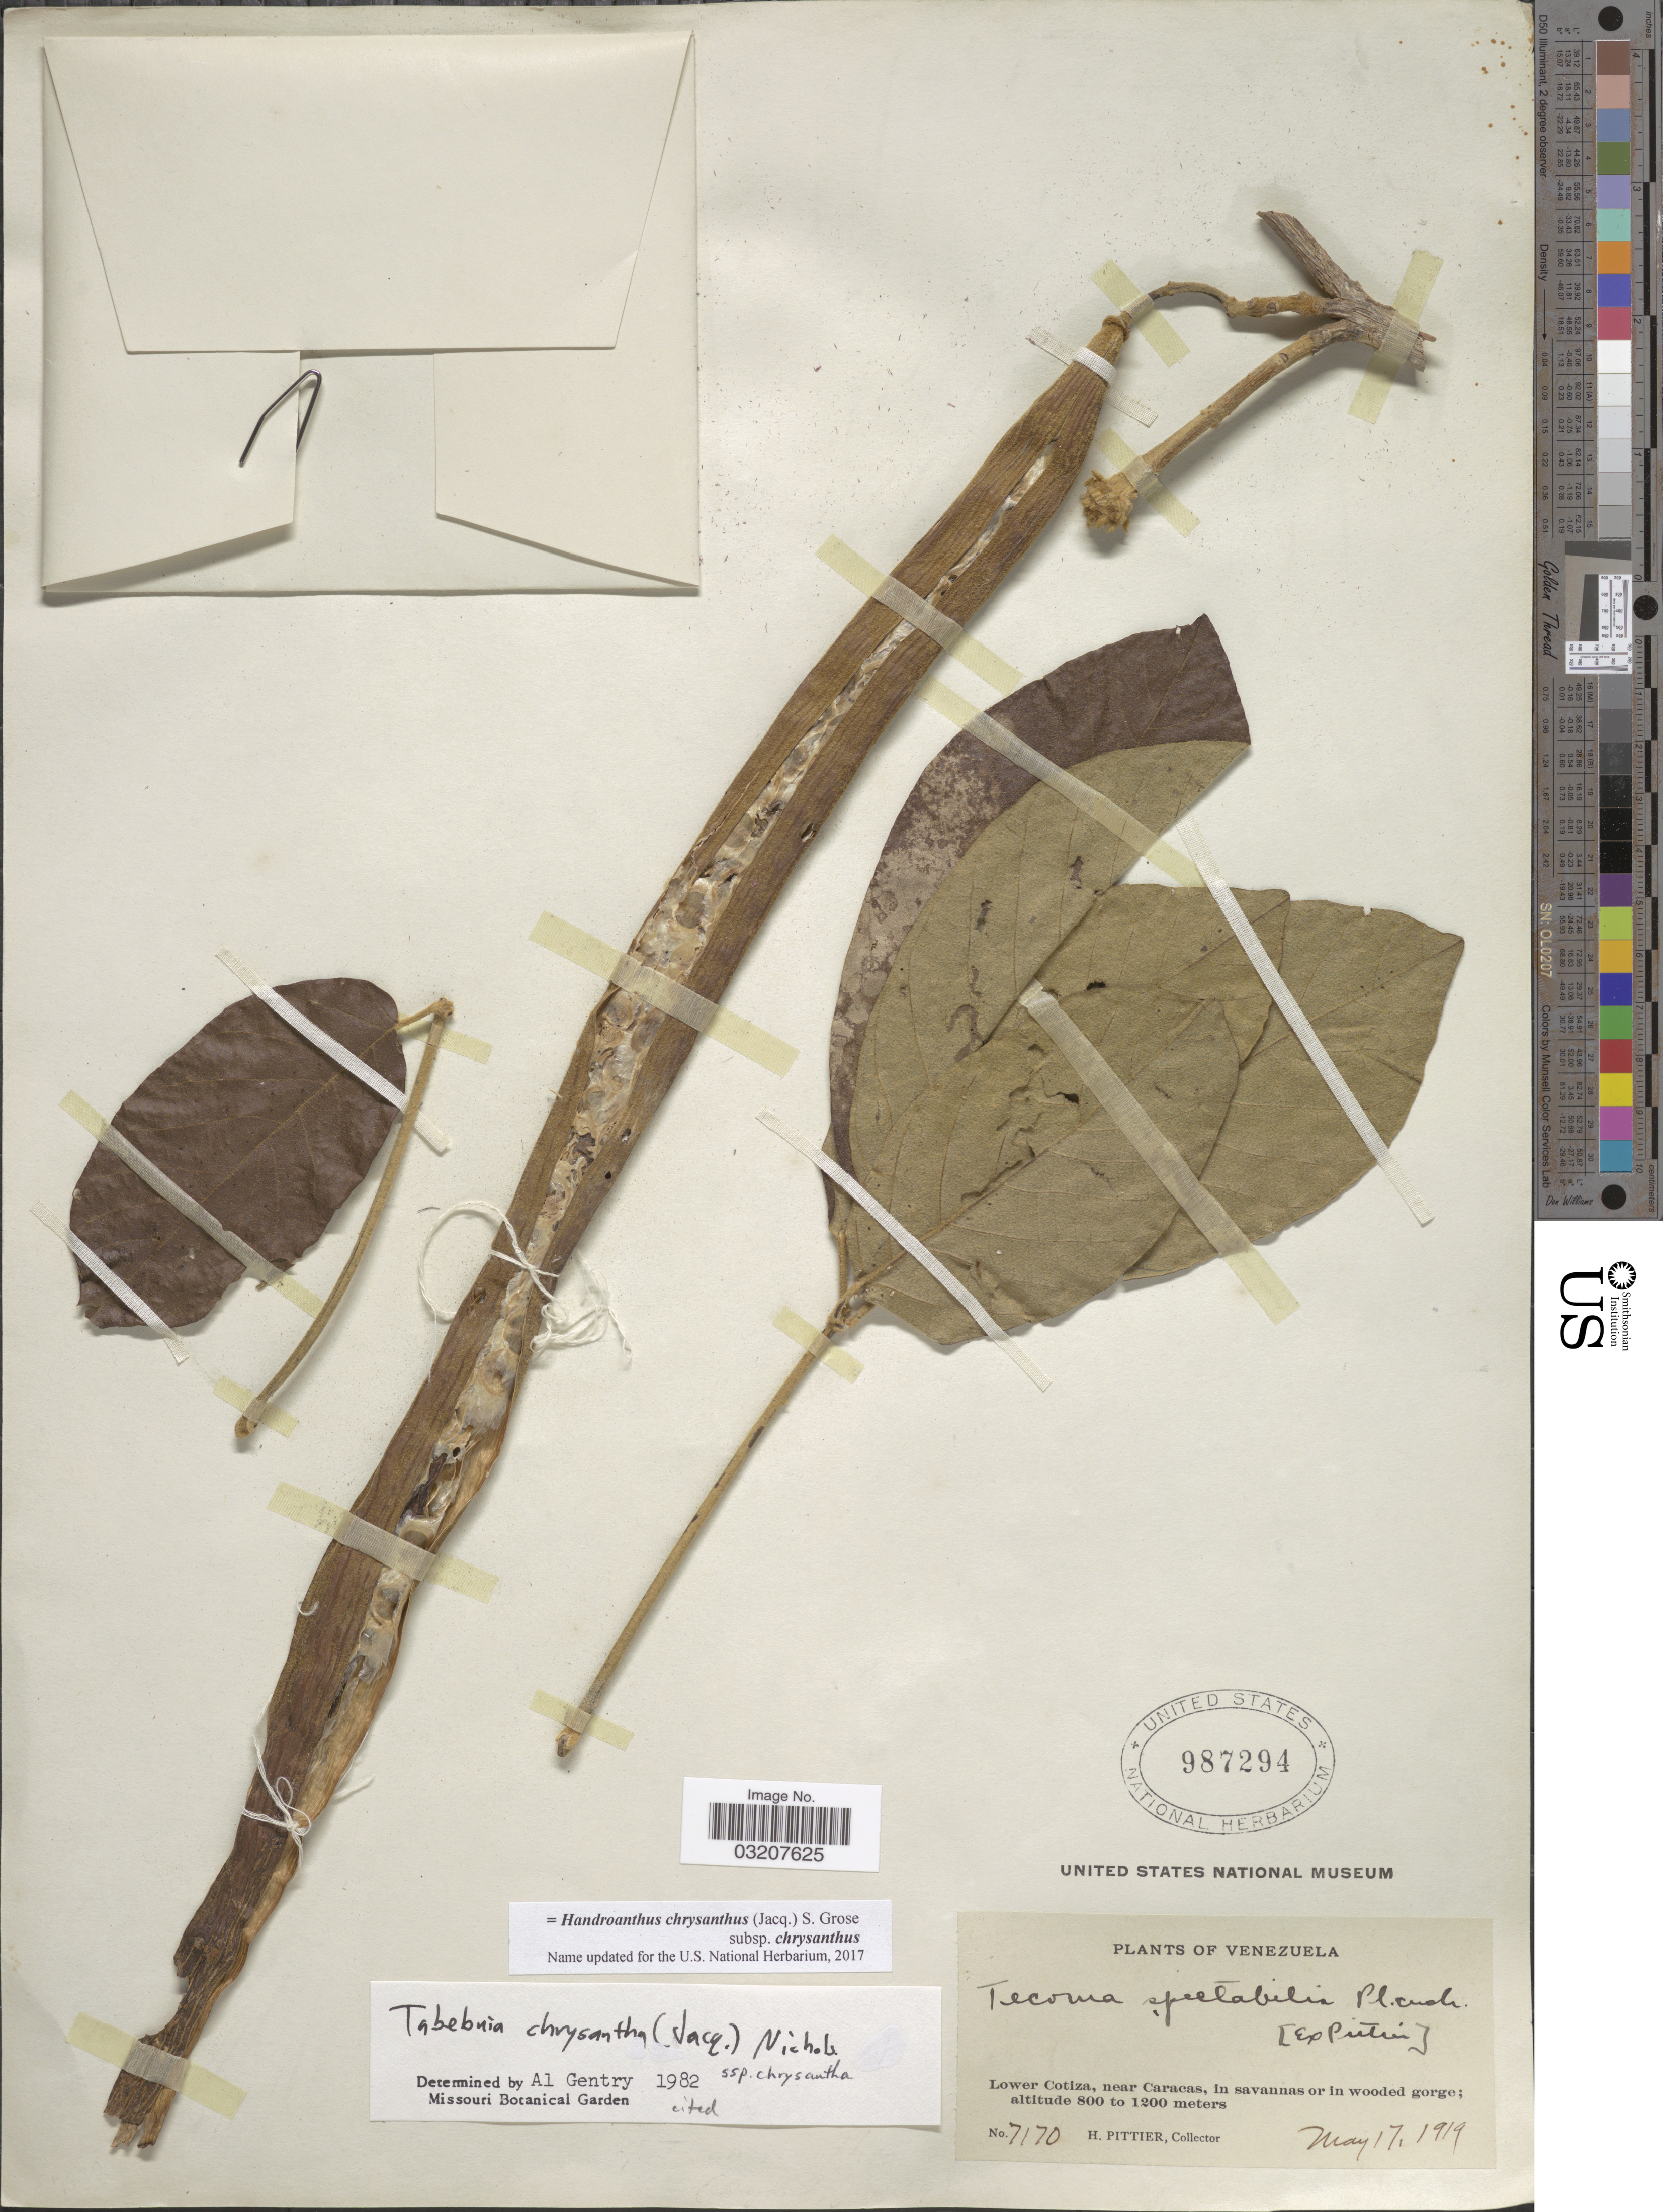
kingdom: Plantae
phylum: Tracheophyta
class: Magnoliopsida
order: Lamiales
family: Bignoniaceae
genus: Handroanthus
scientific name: Handroanthus chrysanthus subsp. chrysanthus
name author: (Jacq.) S.O. Grose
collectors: H. F. Pittier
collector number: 7170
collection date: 1919-05-17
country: Venezuela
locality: Lower Cotiza, near Caracas, in savannas or in wooded gorge.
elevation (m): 800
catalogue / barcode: US 987294